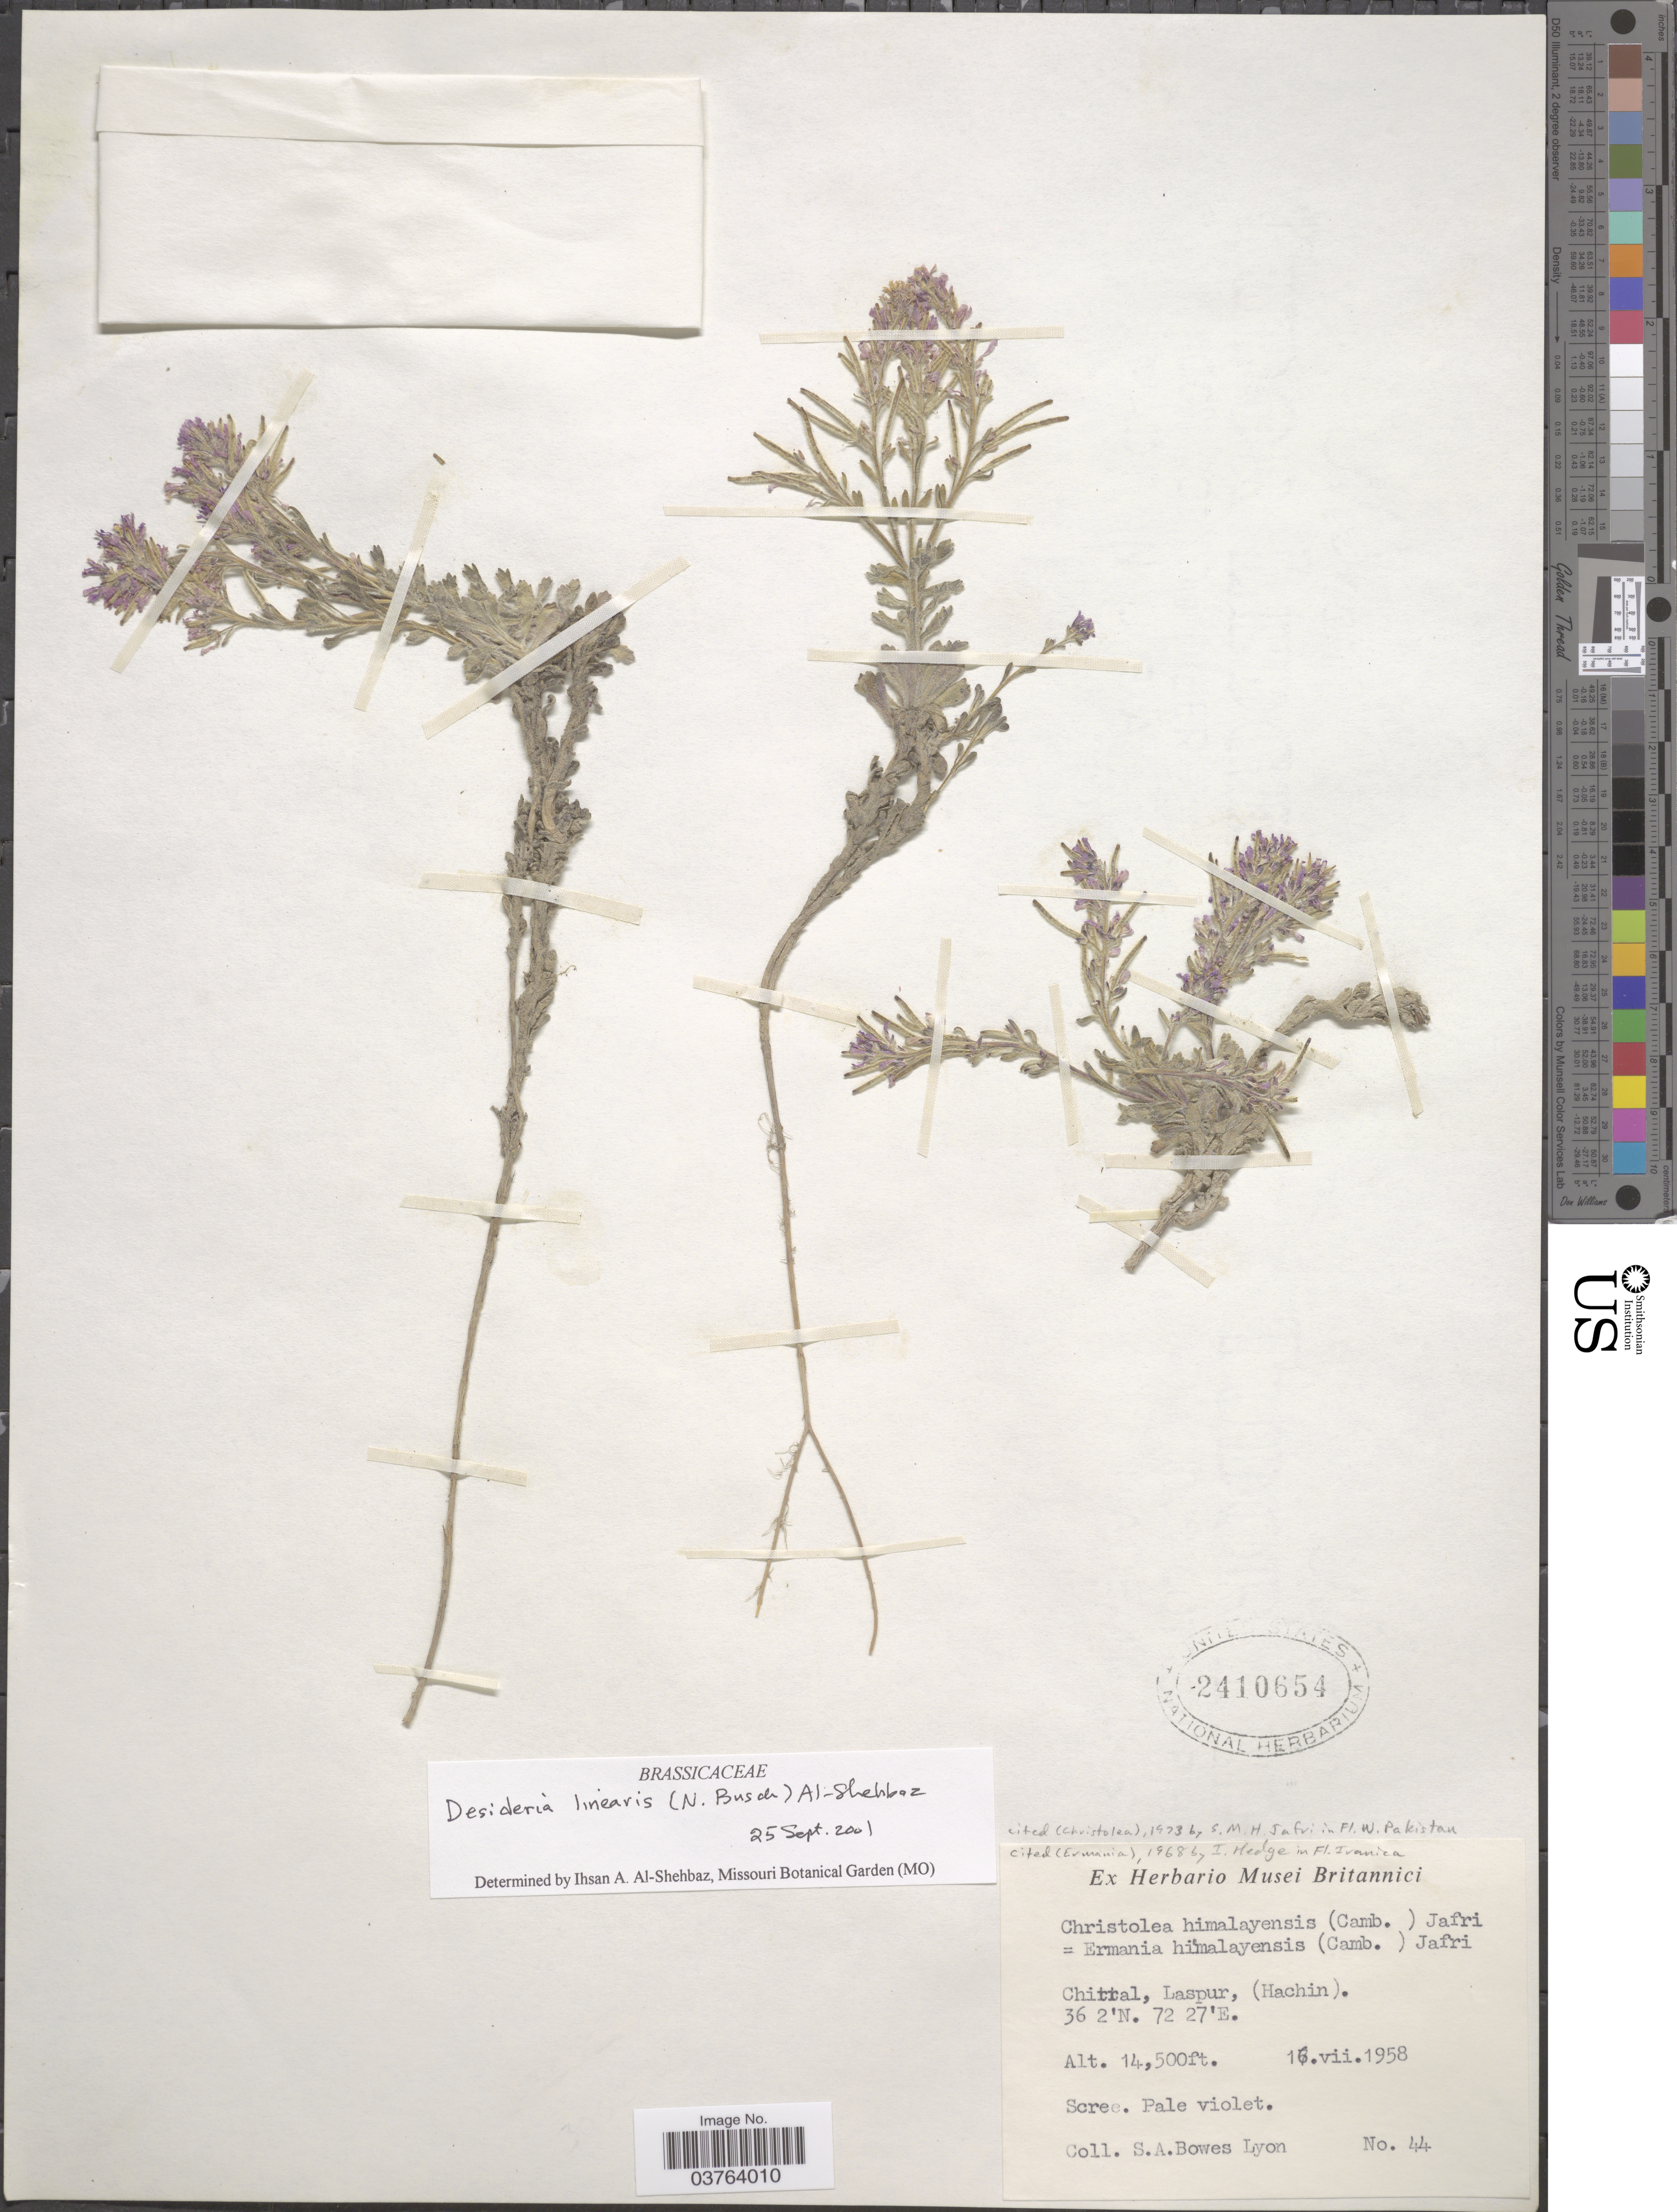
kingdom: Plantae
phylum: Tracheophyta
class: Magnoliopsida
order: Brassicales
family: Brassicaceae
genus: Desideria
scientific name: Desideria linearis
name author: (N. Busch & C.A. Mey.) Al-Shehbaz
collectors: S. Bowes Lyon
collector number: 44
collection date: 1958-07-16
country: Pakistan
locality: Chitral, Laspur, (Hachin).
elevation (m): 4420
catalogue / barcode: US 2410654